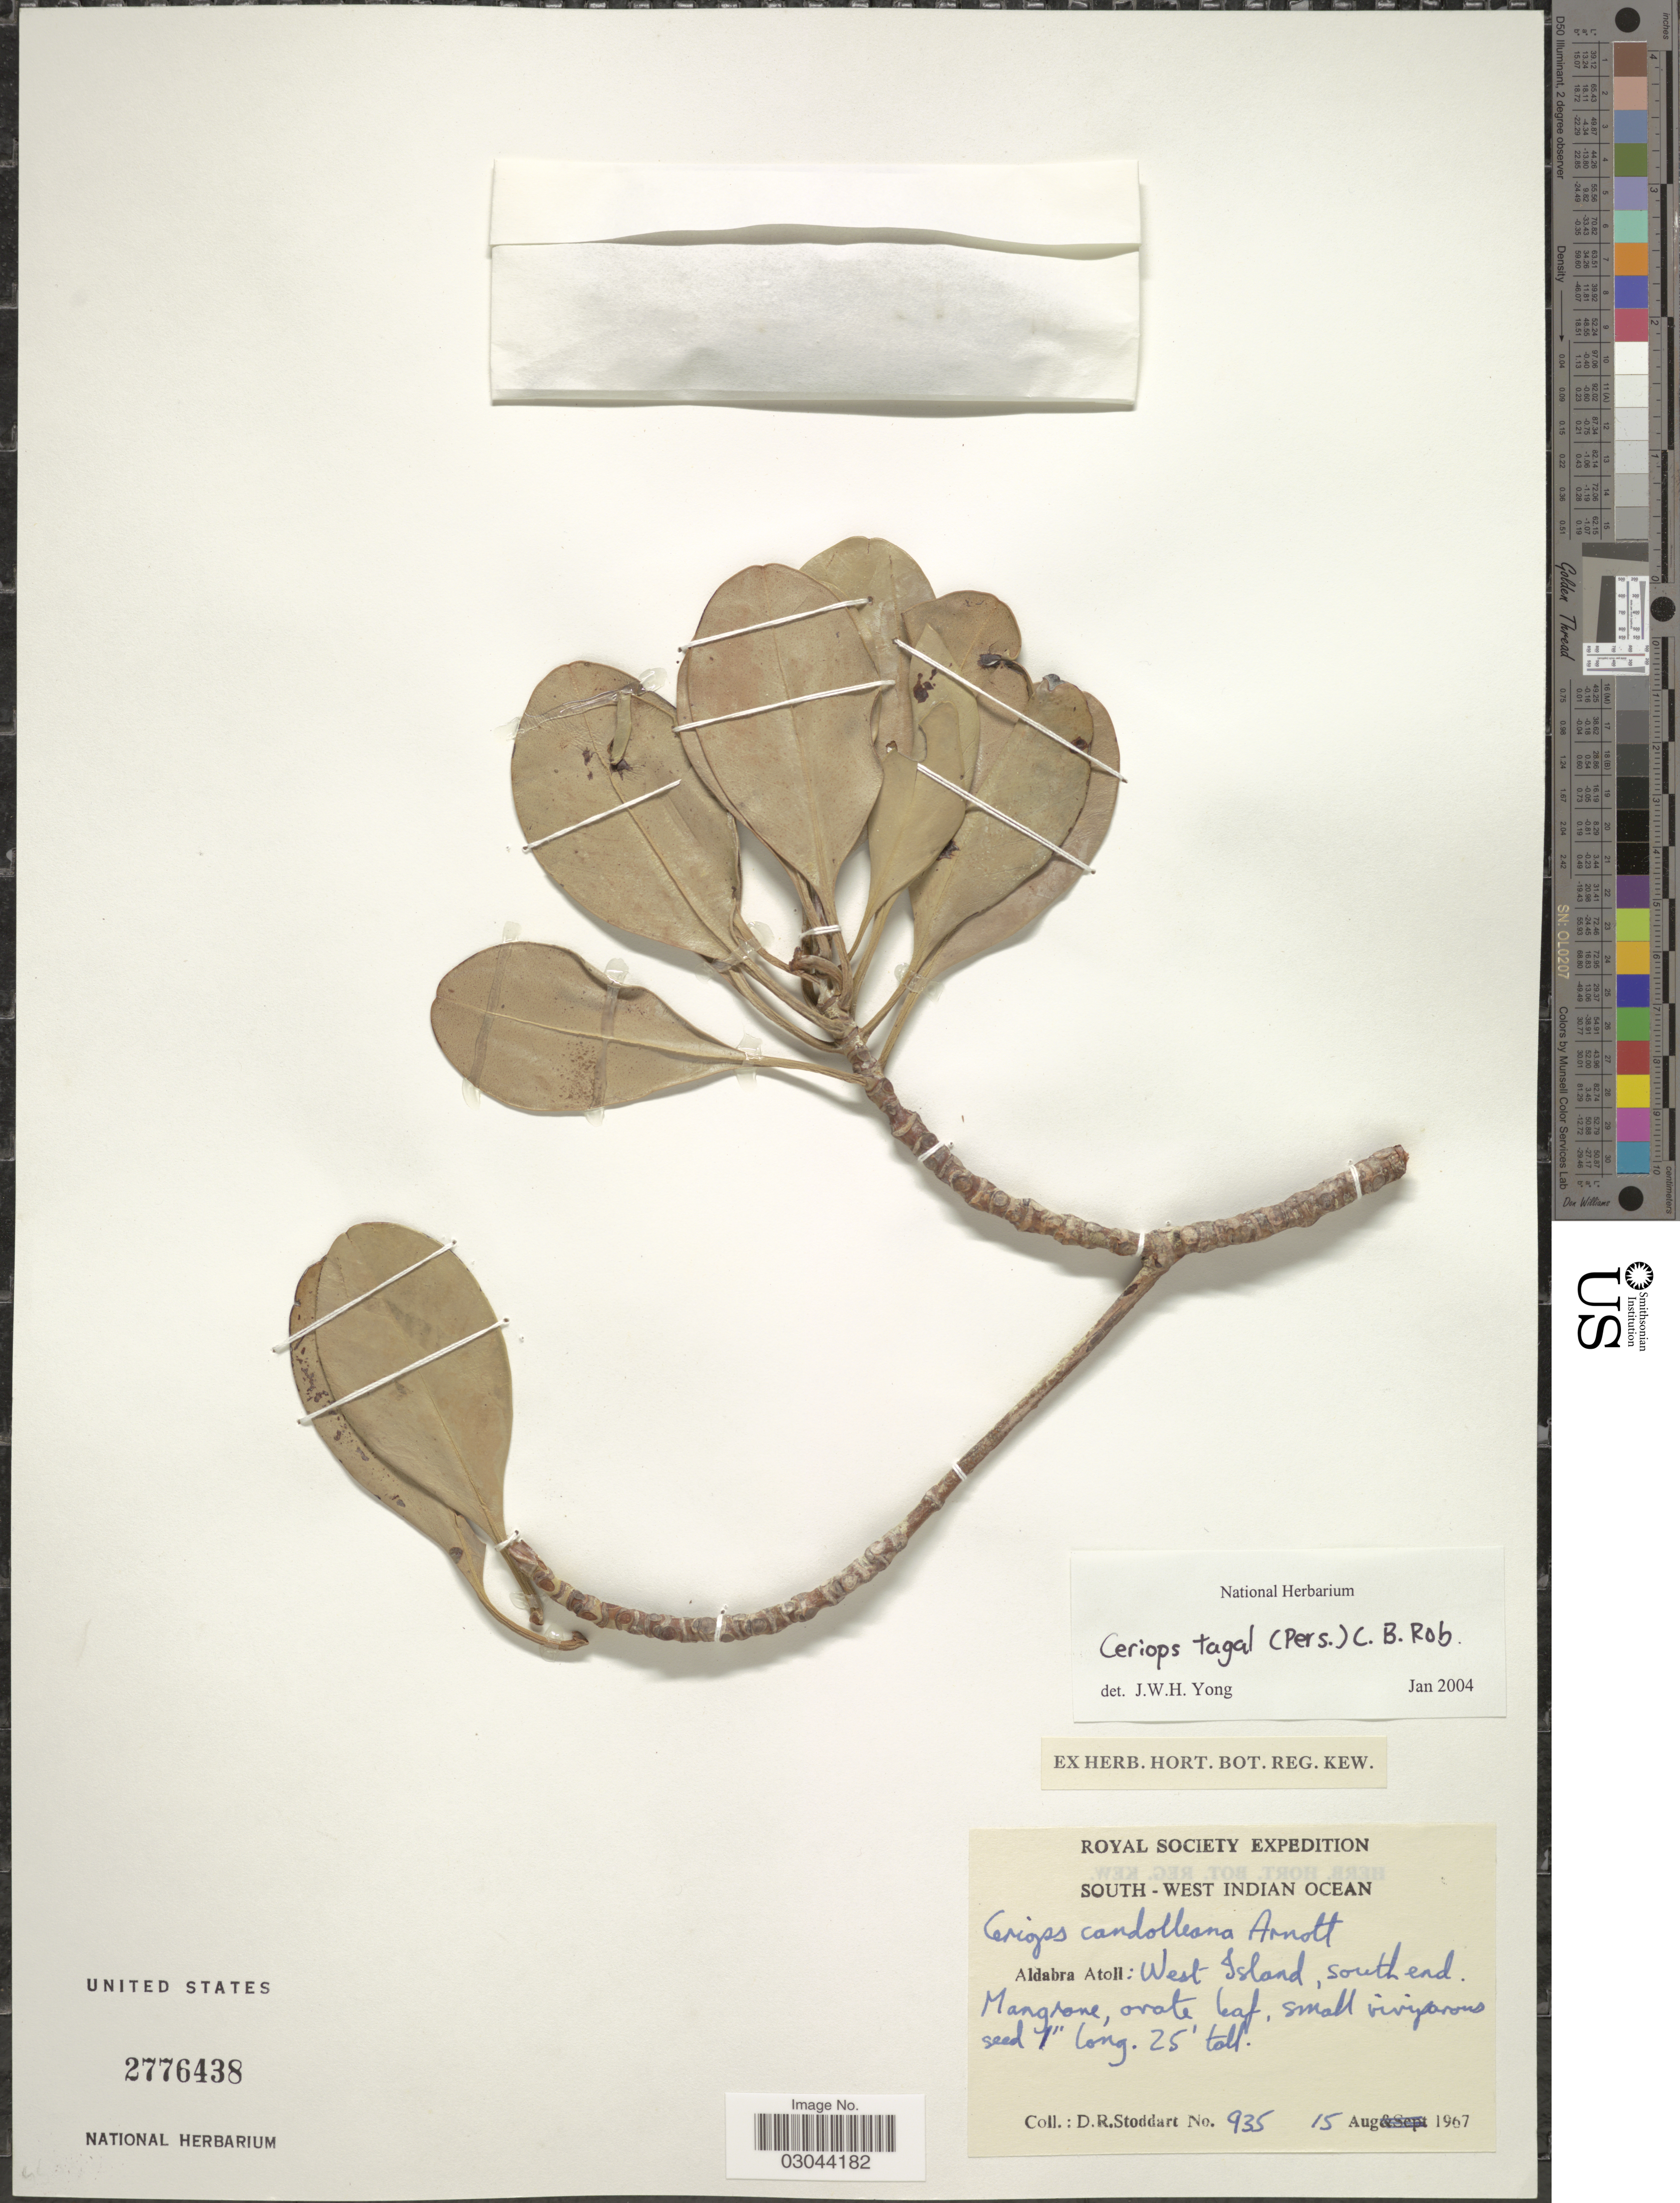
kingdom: Plantae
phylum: Tracheophyta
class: Magnoliopsida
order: Malpighiales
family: Rhizophoraceae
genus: Ceriops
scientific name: Ceriops tagal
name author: (Perr.) C.B. Rob.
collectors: D. R. Stoddart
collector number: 935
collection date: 1967-08-15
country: Seychelles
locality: South-West Indian Ocean. Aldabra Atoll: West Island, south end.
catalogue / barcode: US 2776438